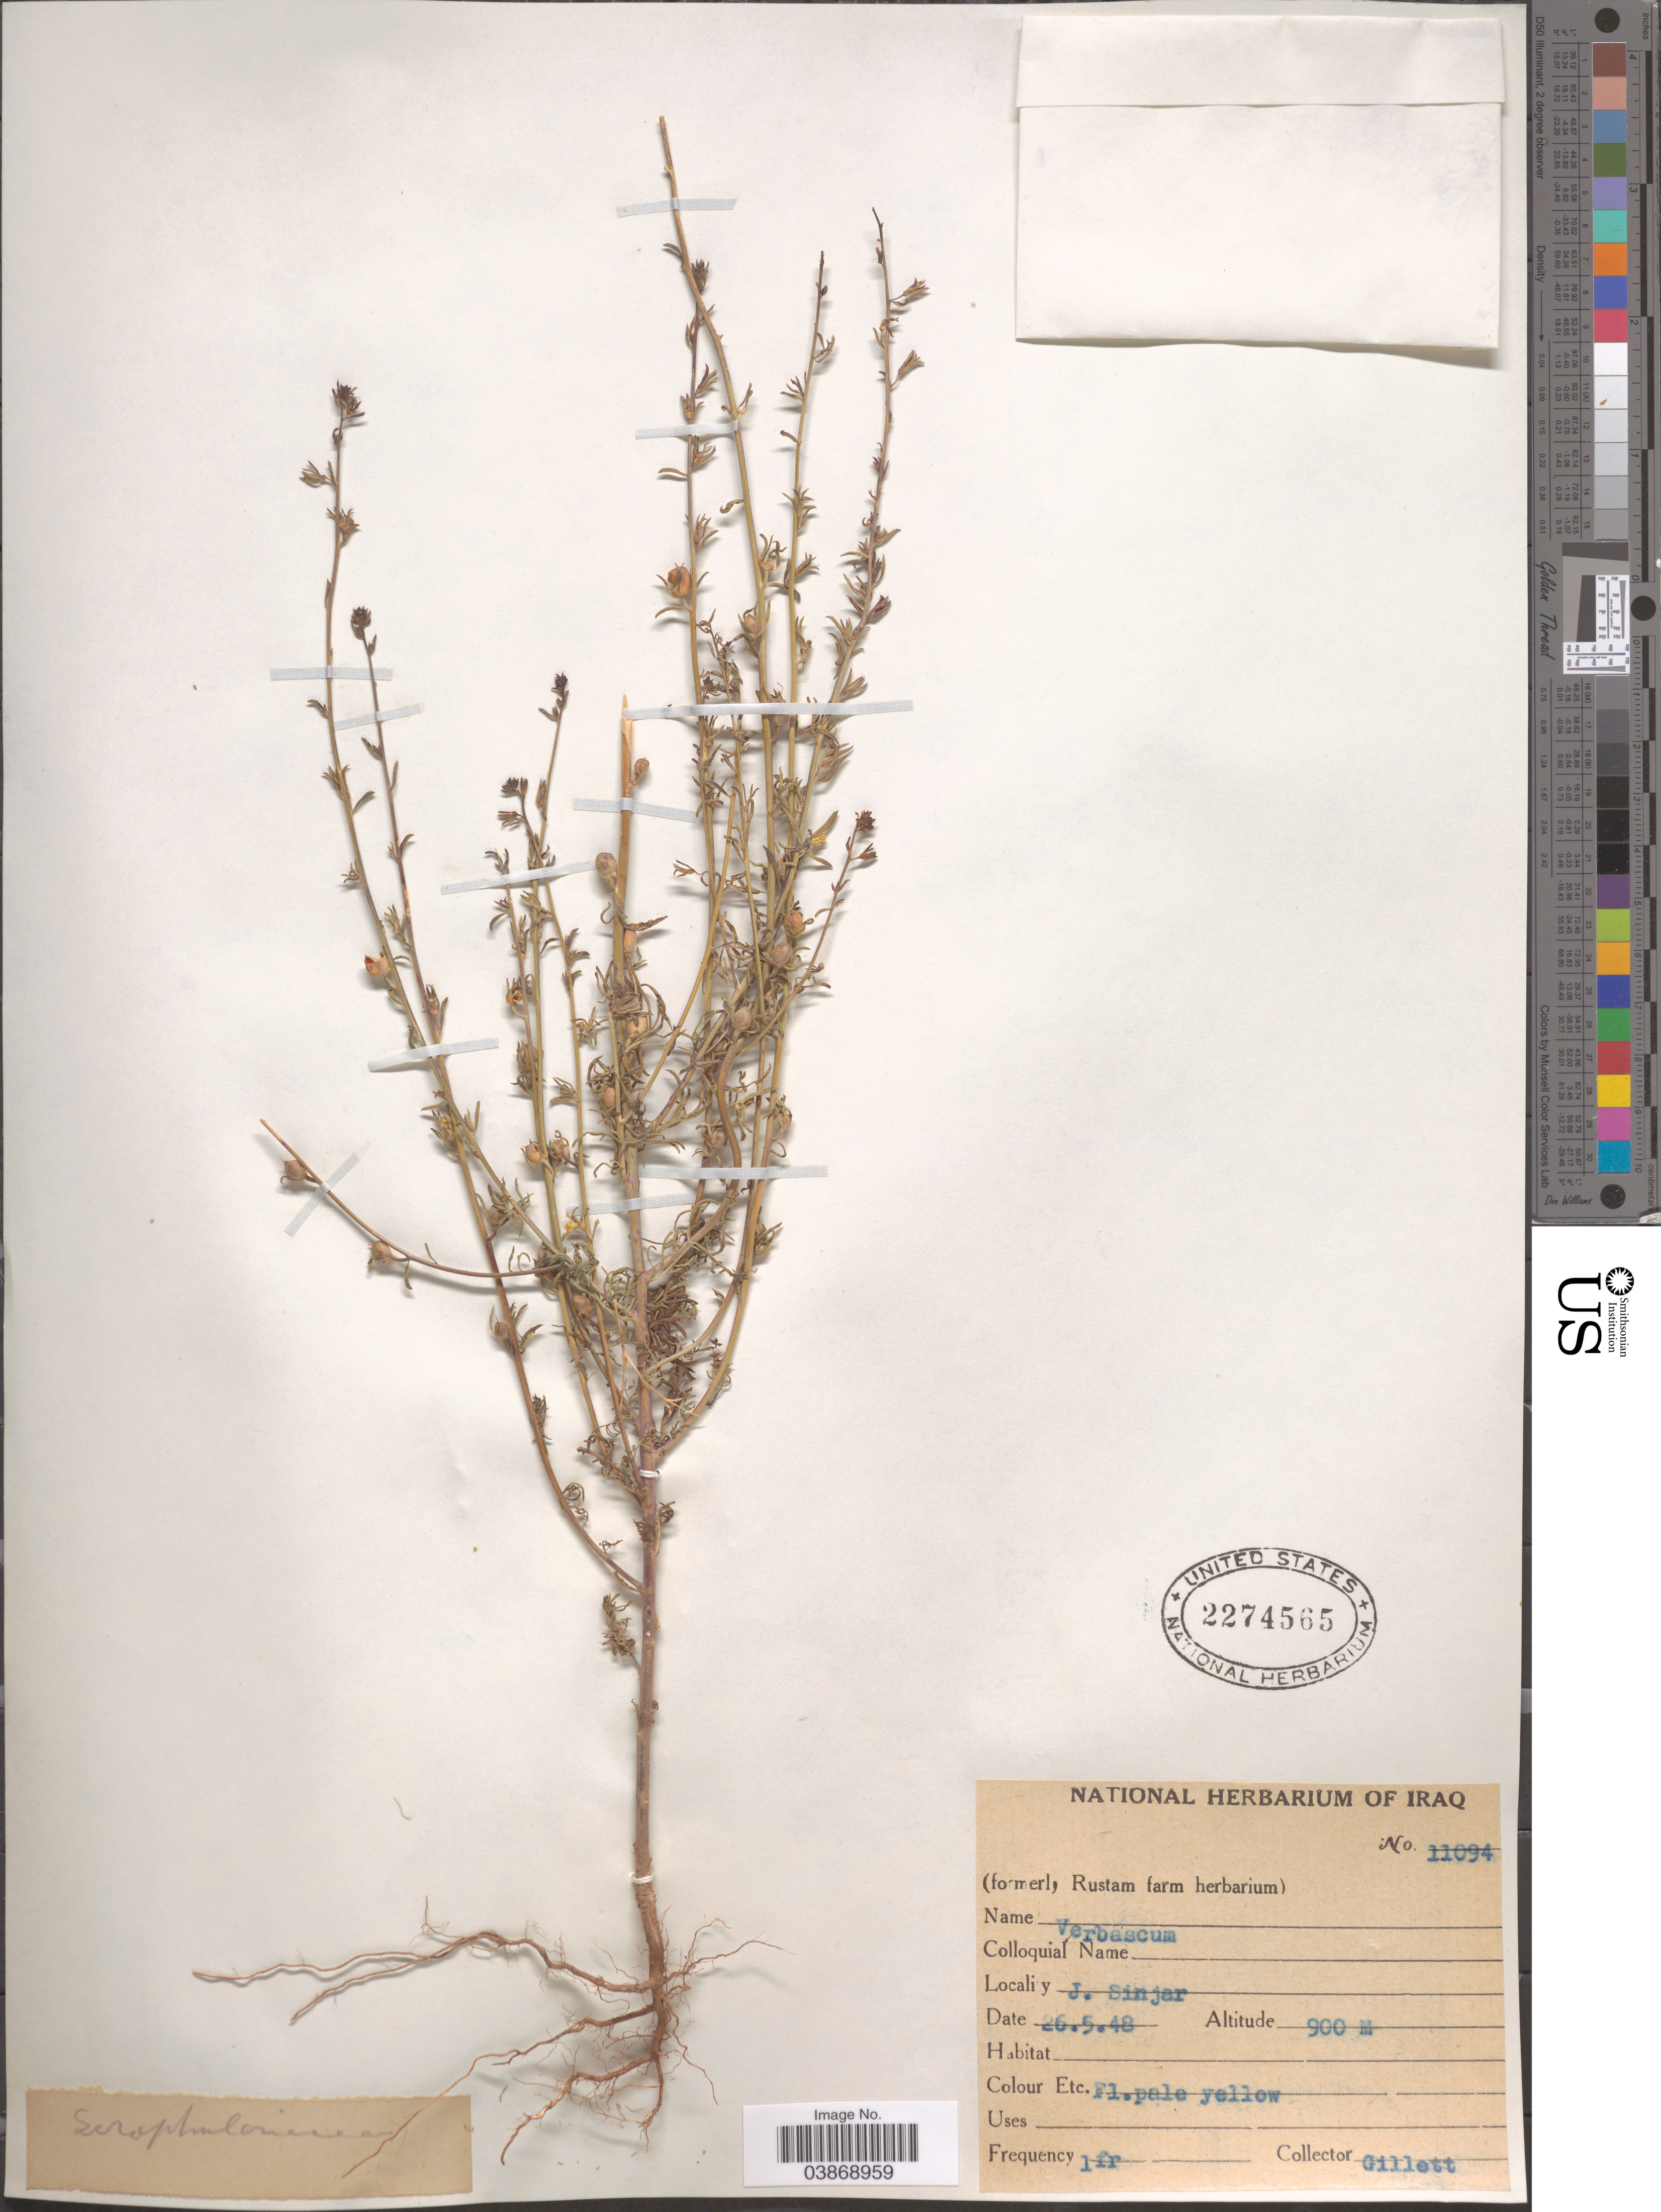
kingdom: Plantae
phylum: Tracheophyta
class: Magnoliopsida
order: Lamiales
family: Scrophulariaceae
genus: Verbascum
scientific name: Verbascum sp.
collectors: Gillett, --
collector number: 11094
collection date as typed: Transcribed d/m/y: 26/5/48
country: Iraq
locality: J. Sinjar.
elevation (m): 900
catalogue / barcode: US 2274565